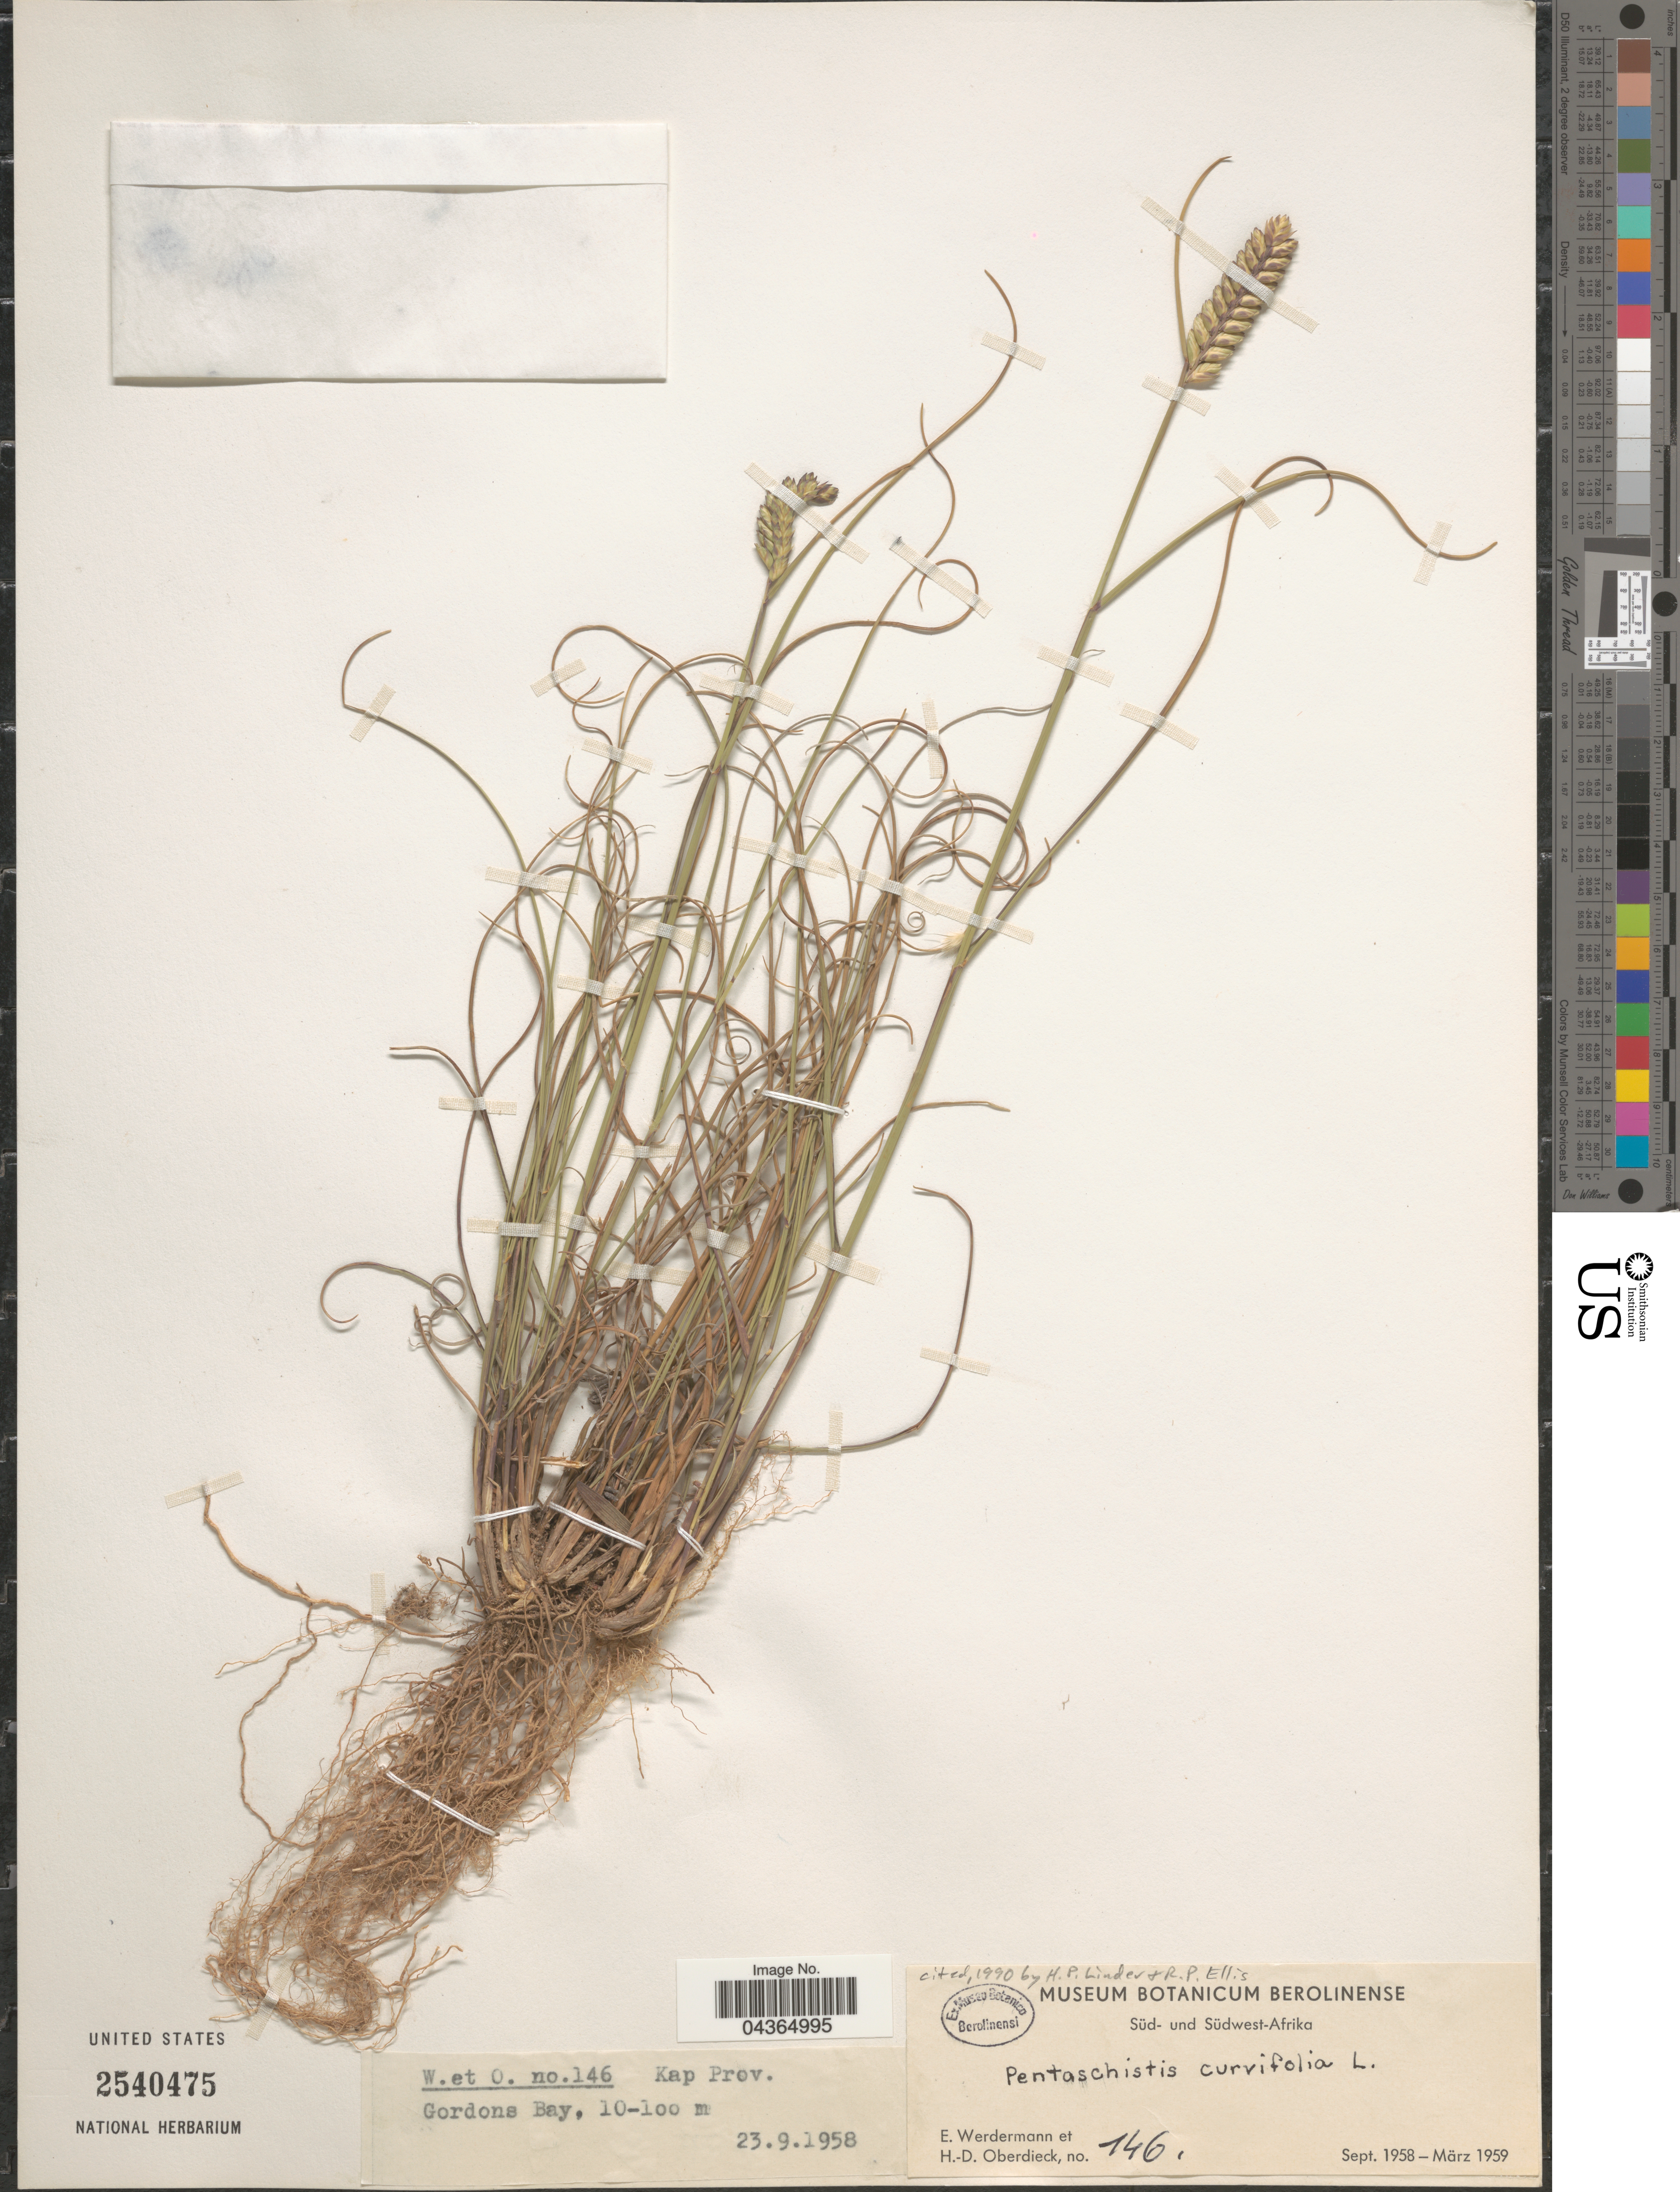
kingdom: Plantae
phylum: Tracheophyta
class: Liliopsida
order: Poales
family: Poaceae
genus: Pentameris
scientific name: Pentameris curvifolia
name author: (Schrad.) Steud.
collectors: E. Werdermann & H. Oberdieck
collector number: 146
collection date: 1958-09-23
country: South Africa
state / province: Western Cape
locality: Kap Prov. Gordons Bay.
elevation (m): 10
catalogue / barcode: US 2540475